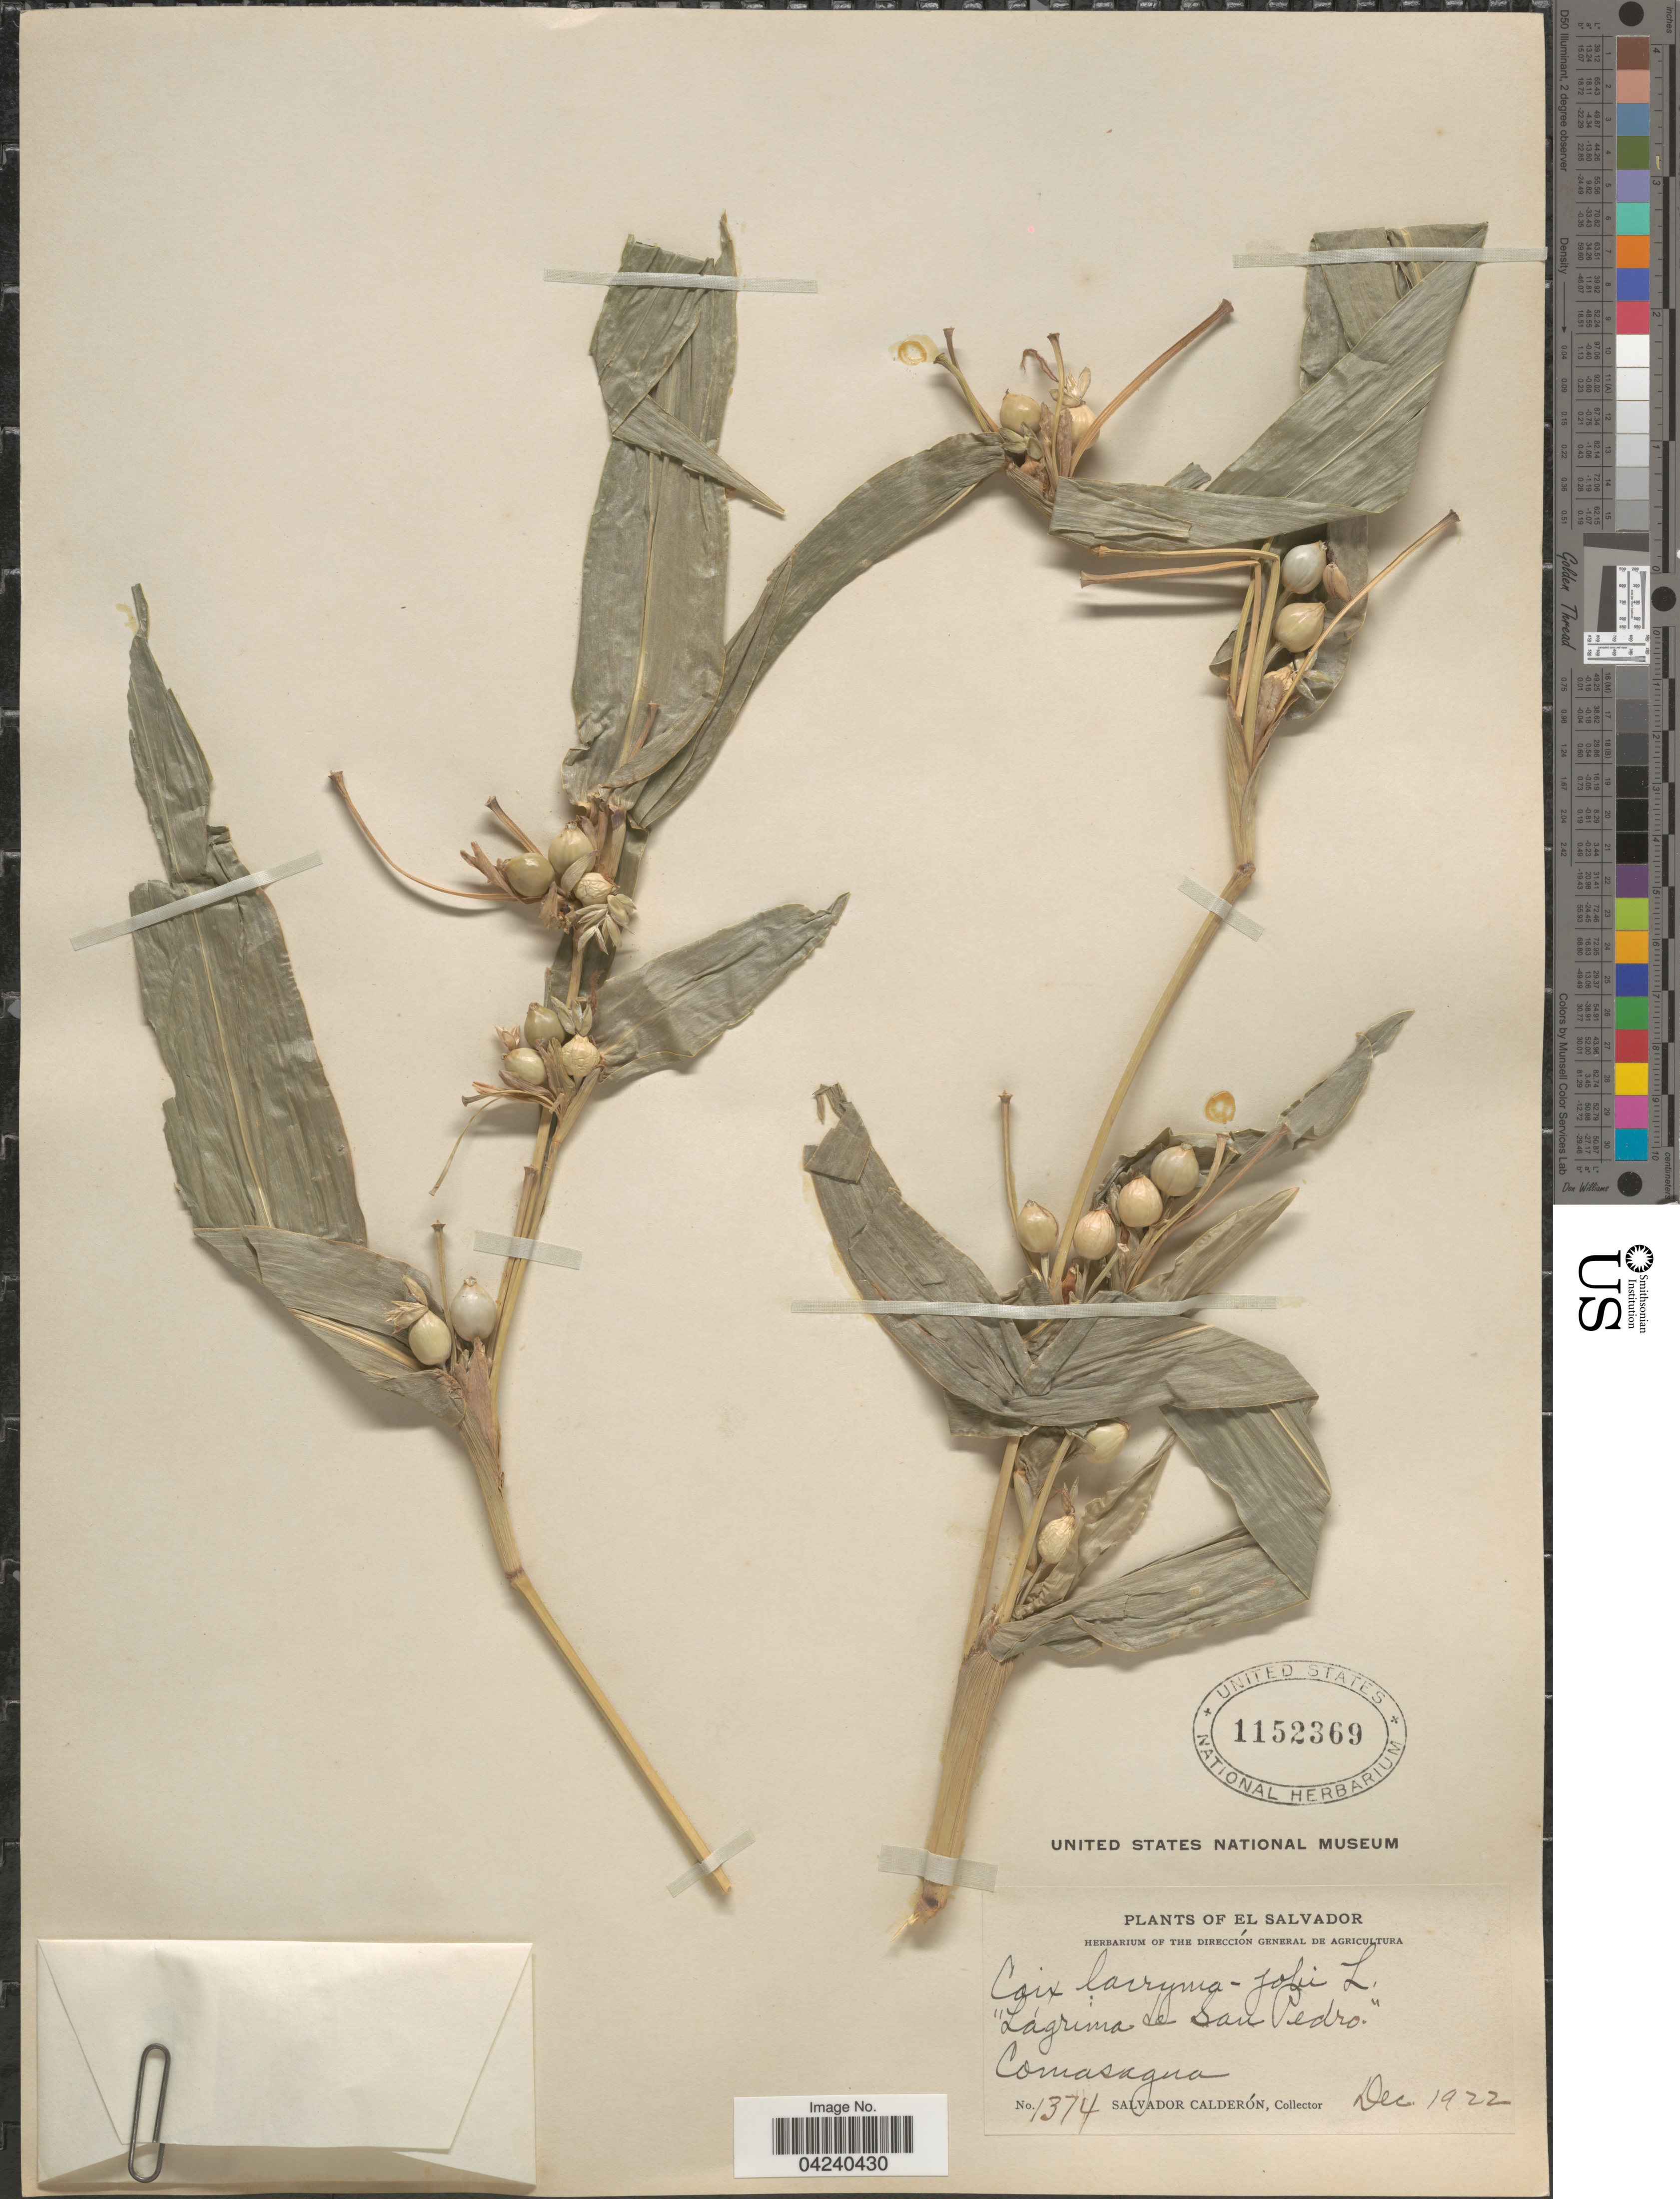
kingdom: Plantae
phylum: Tracheophyta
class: Liliopsida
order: Poales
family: Poaceae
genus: Coix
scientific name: Coix lacryma-jobi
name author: L.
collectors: S. Calderón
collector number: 1374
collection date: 1922-12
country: El Salvador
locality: Comasagua.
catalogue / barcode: US 1152369